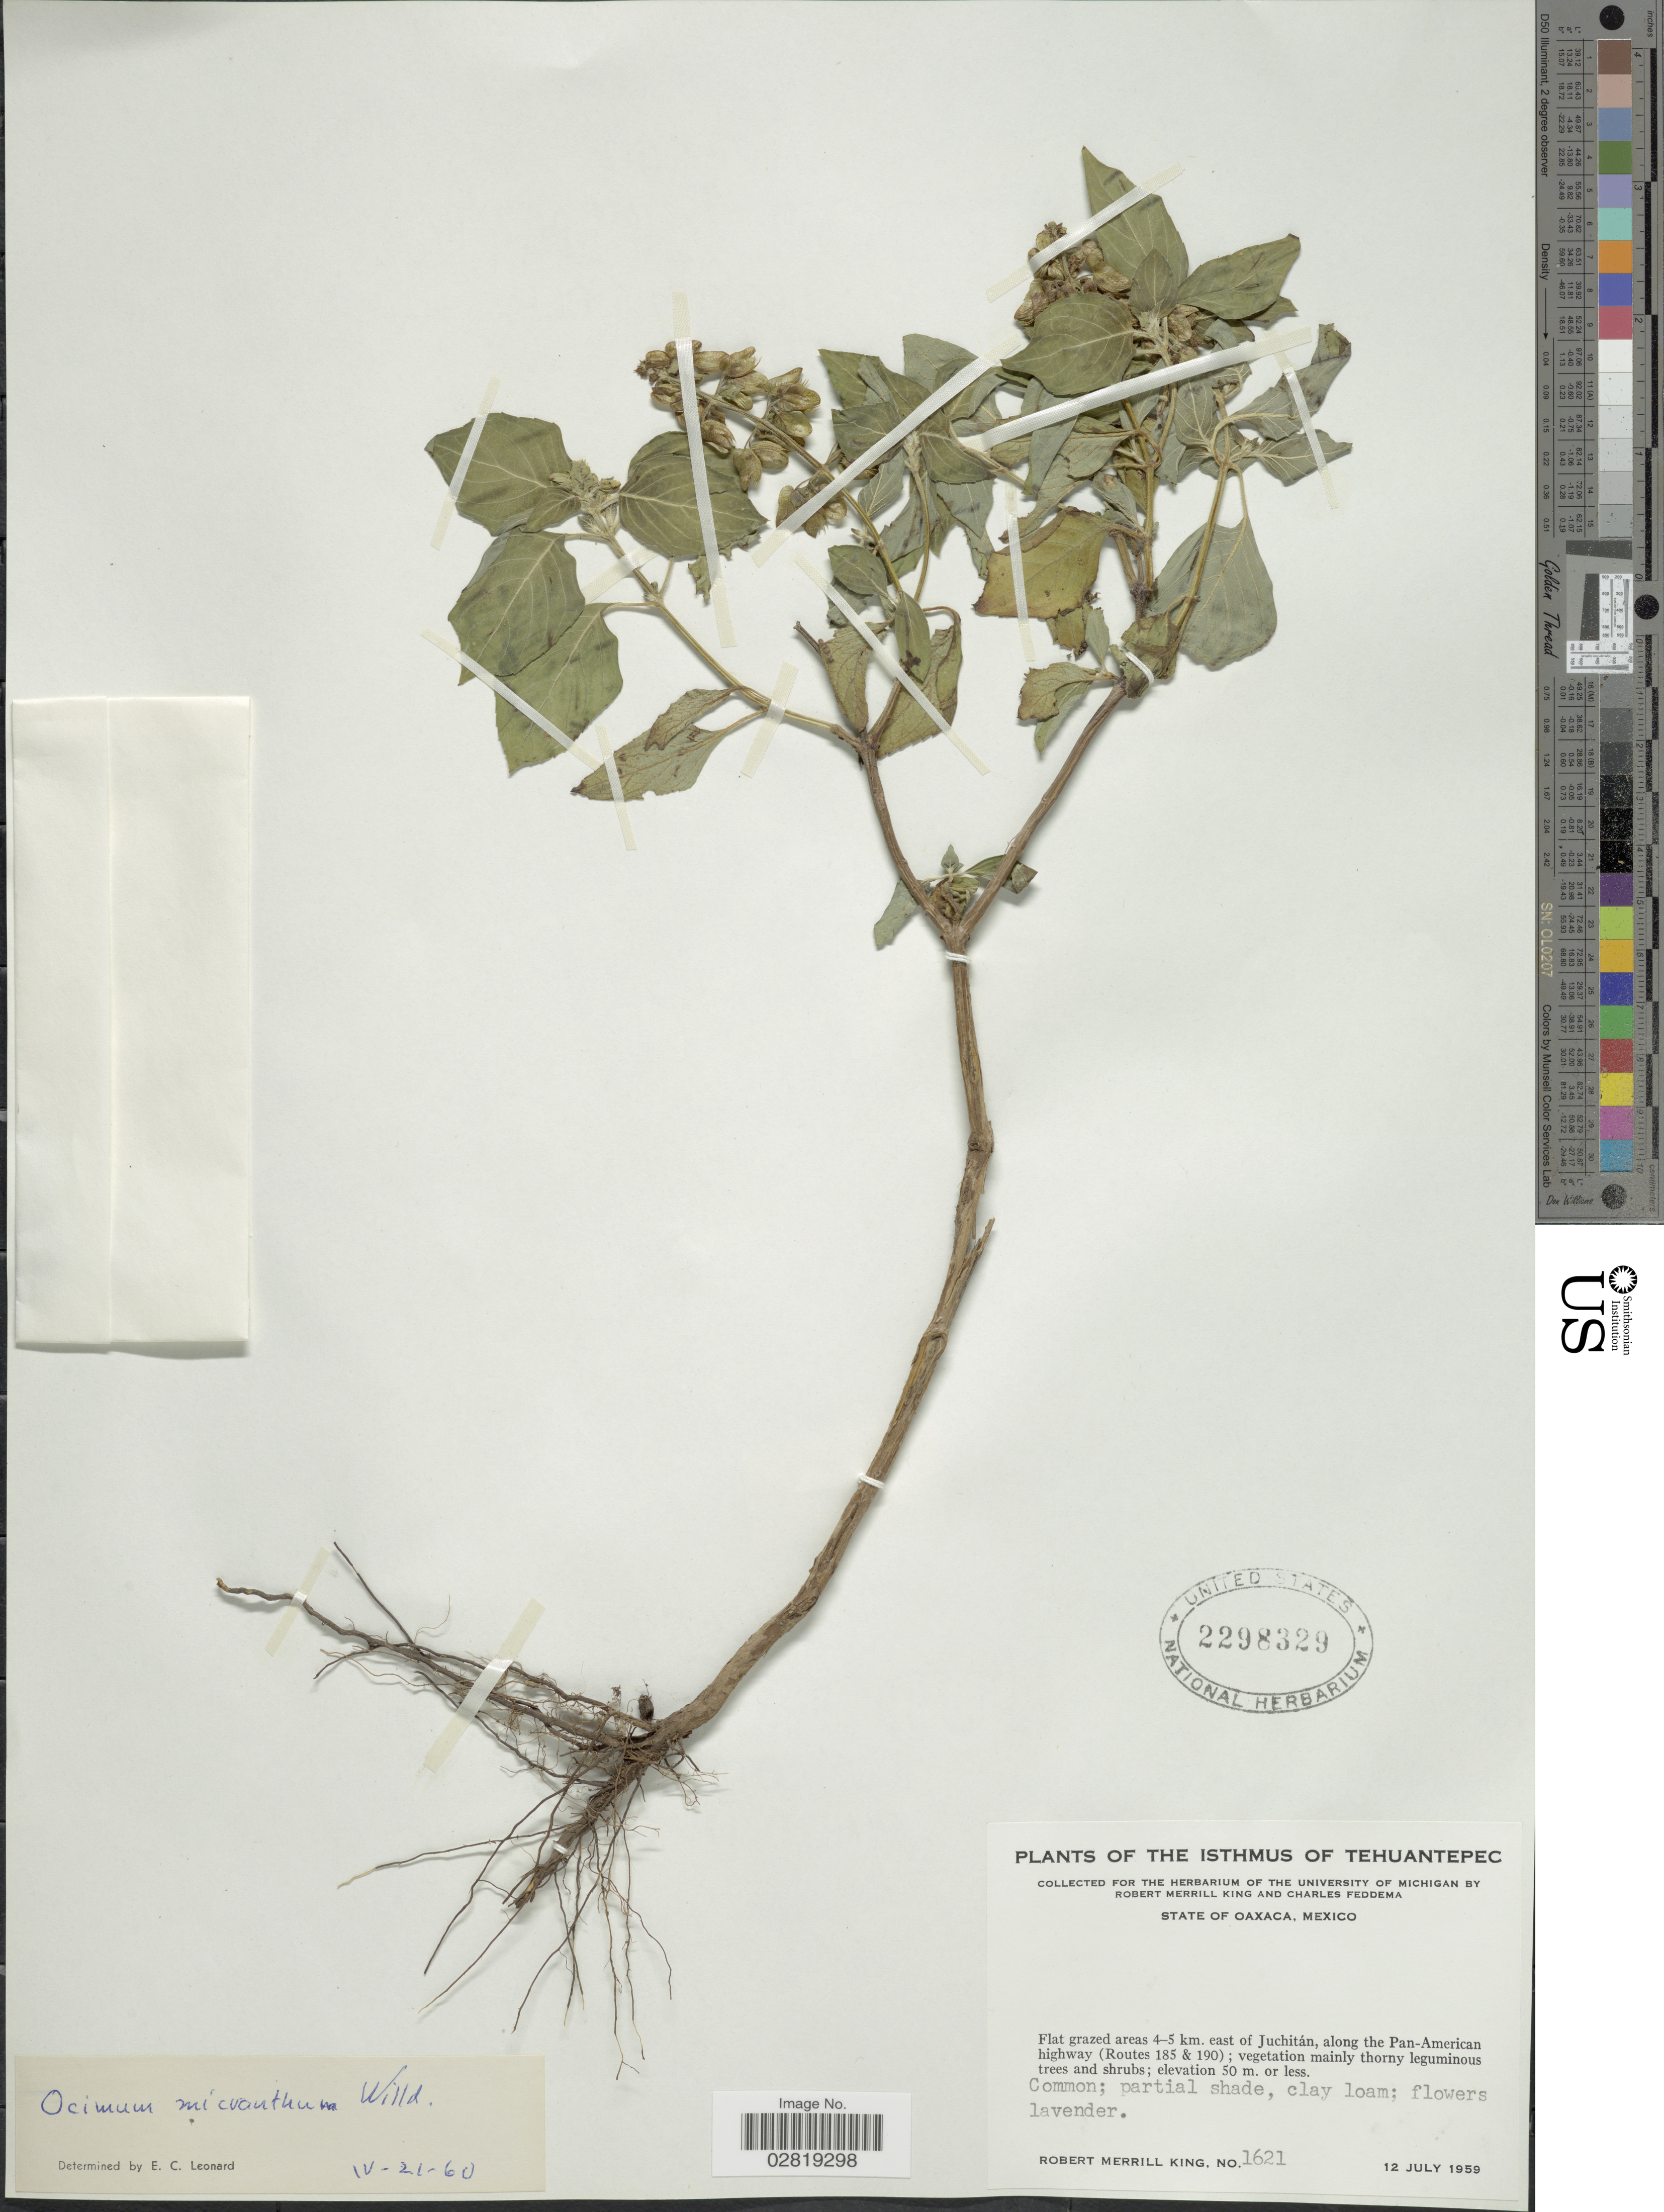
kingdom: Plantae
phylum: Tracheophyta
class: Magnoliopsida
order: Lamiales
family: Lamiaceae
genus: Ocimum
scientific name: Ocimum campechianum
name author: Mill.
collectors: R. M. King & C. Feddema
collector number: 1621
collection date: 1959-07-12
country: Mexico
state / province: Oaxaca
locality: The Isthmus of Tehuantepec, Flat grazed areas 4-5 km. east of Juchitán, along the Pan-American highway (Routes 185 & 190).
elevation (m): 50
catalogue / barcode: US 2298329